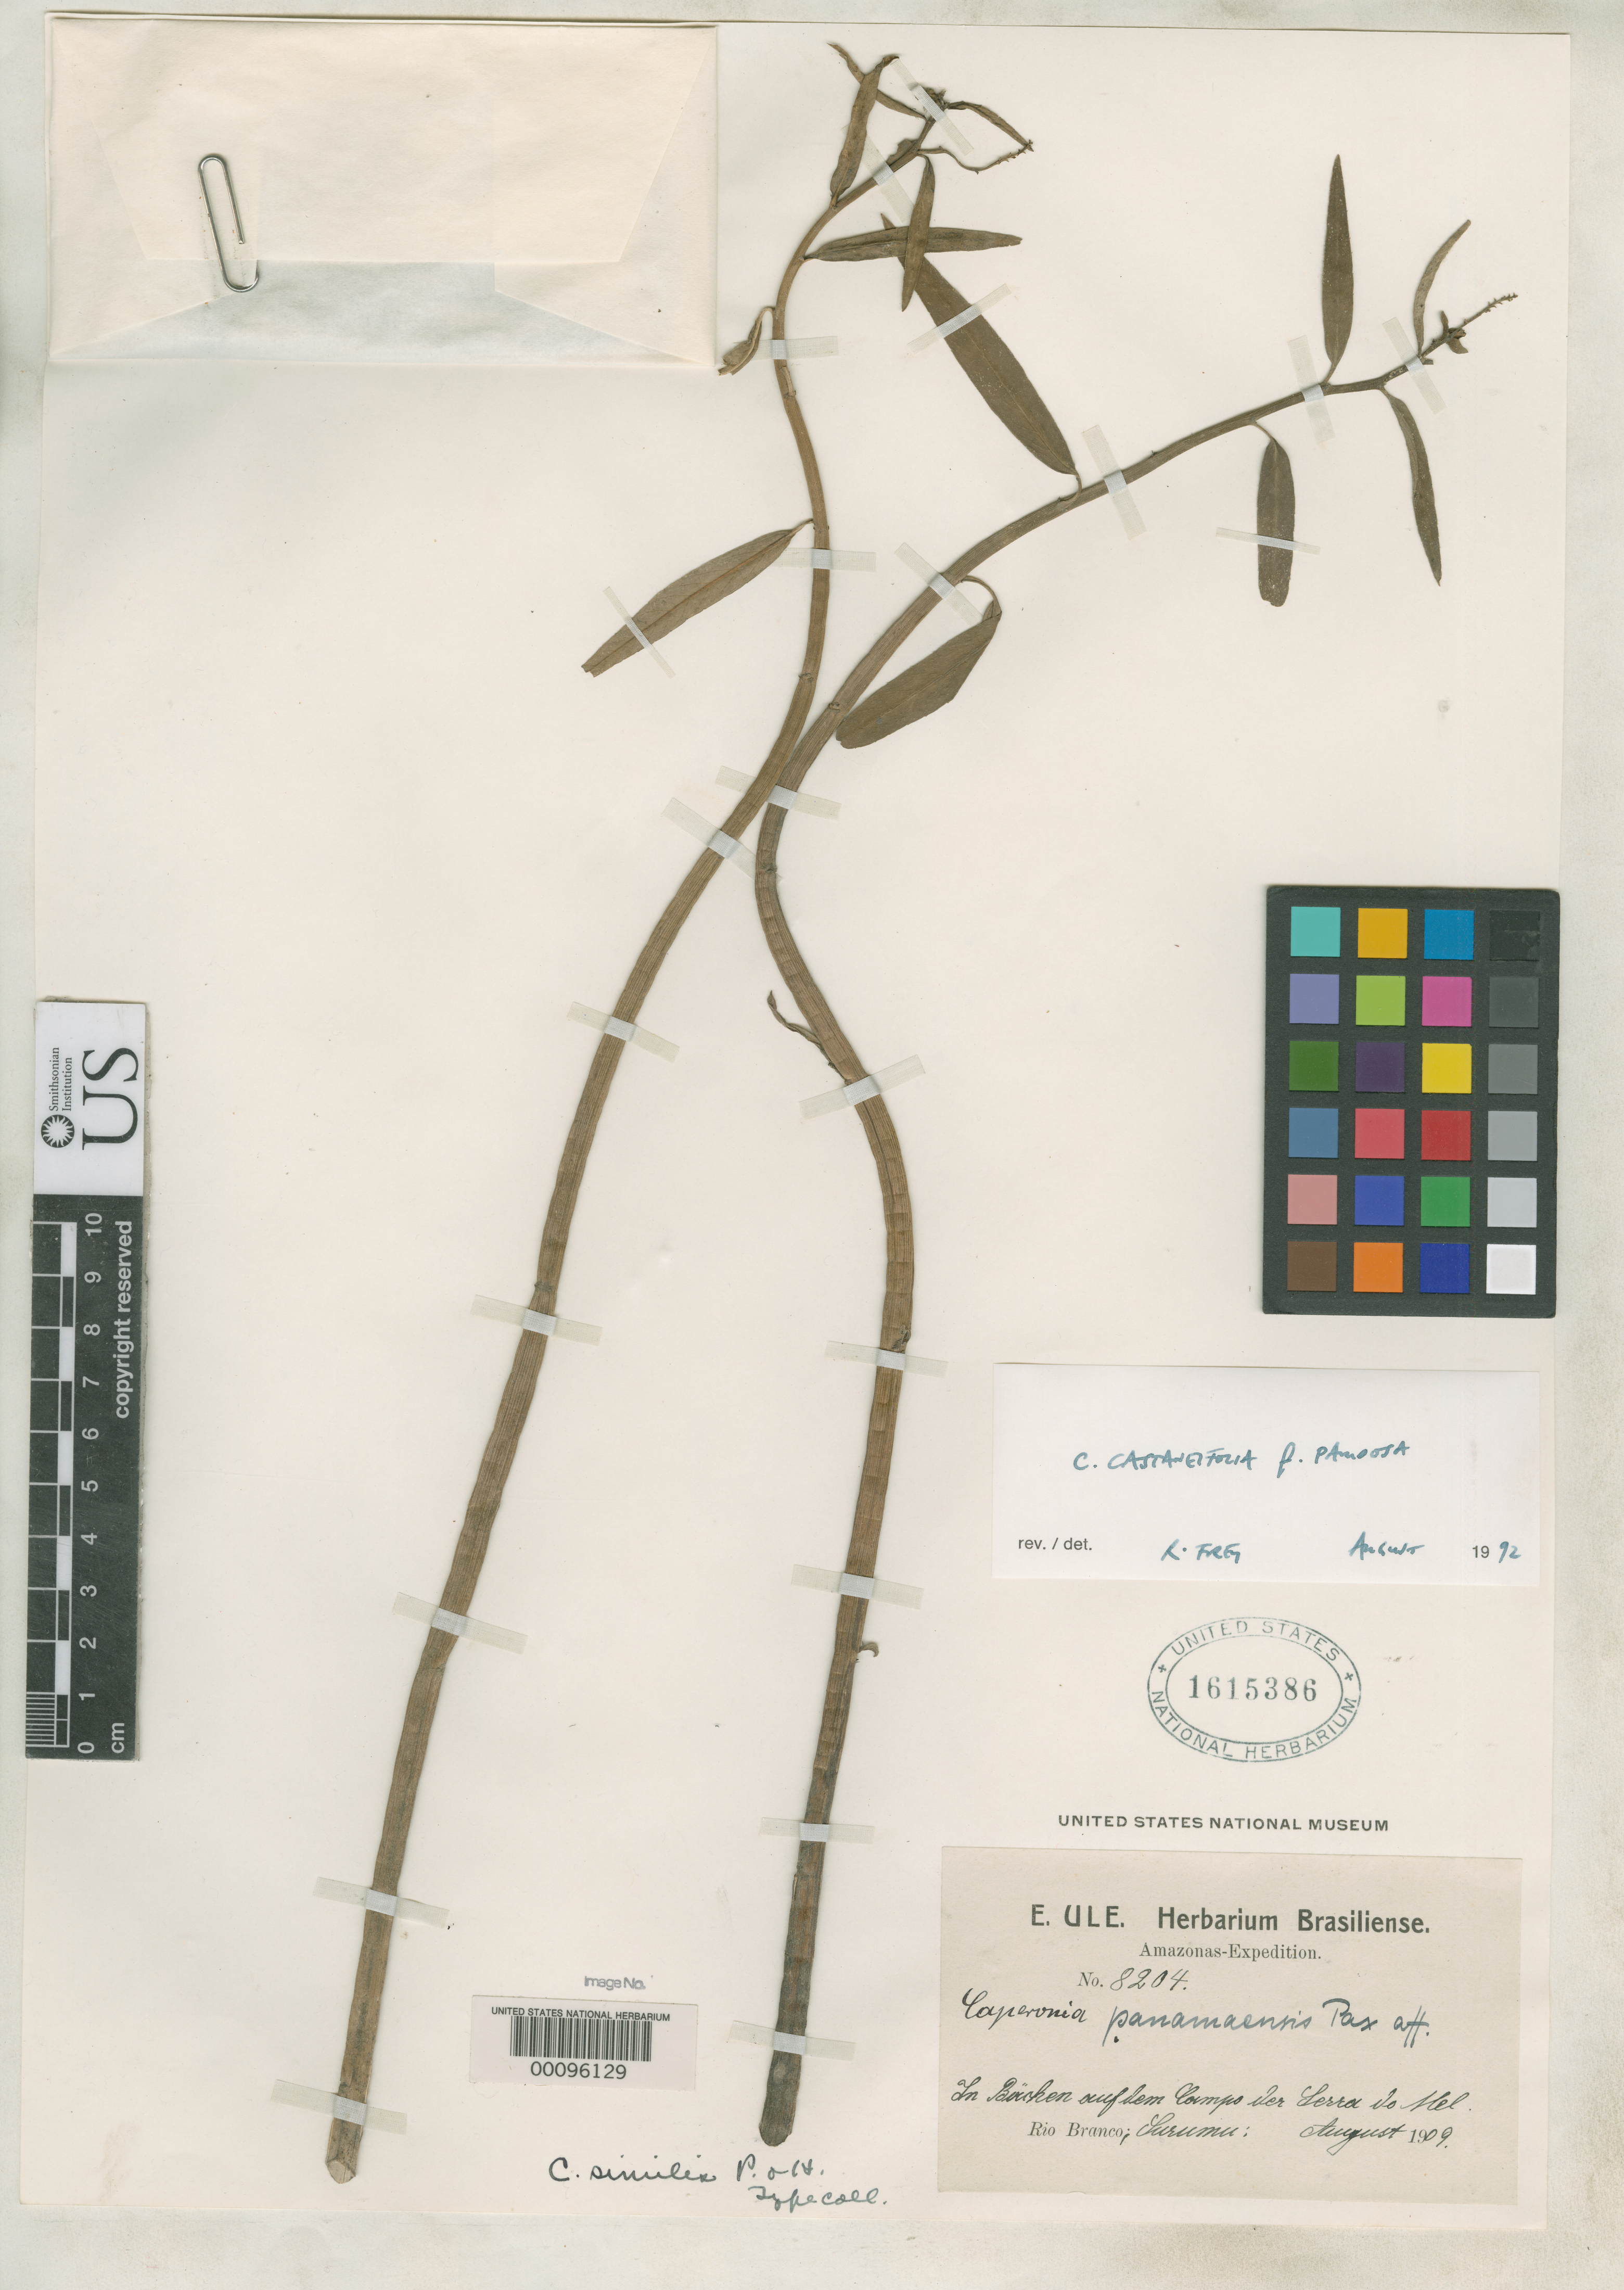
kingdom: Plantae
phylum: Tracheophyta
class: Magnoliopsida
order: Malpighiales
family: Euphorbiaceae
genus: Caperonia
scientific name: Caperonia similis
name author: Pax & K. Hoffm. in Engl.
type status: Type Collection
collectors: E. H. Ule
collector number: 8204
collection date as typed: Aug 1909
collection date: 1909-08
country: Brazil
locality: In Buchensufdem Campo der Serra do Mel, Rio Branco, Surumu.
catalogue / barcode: US 1615386